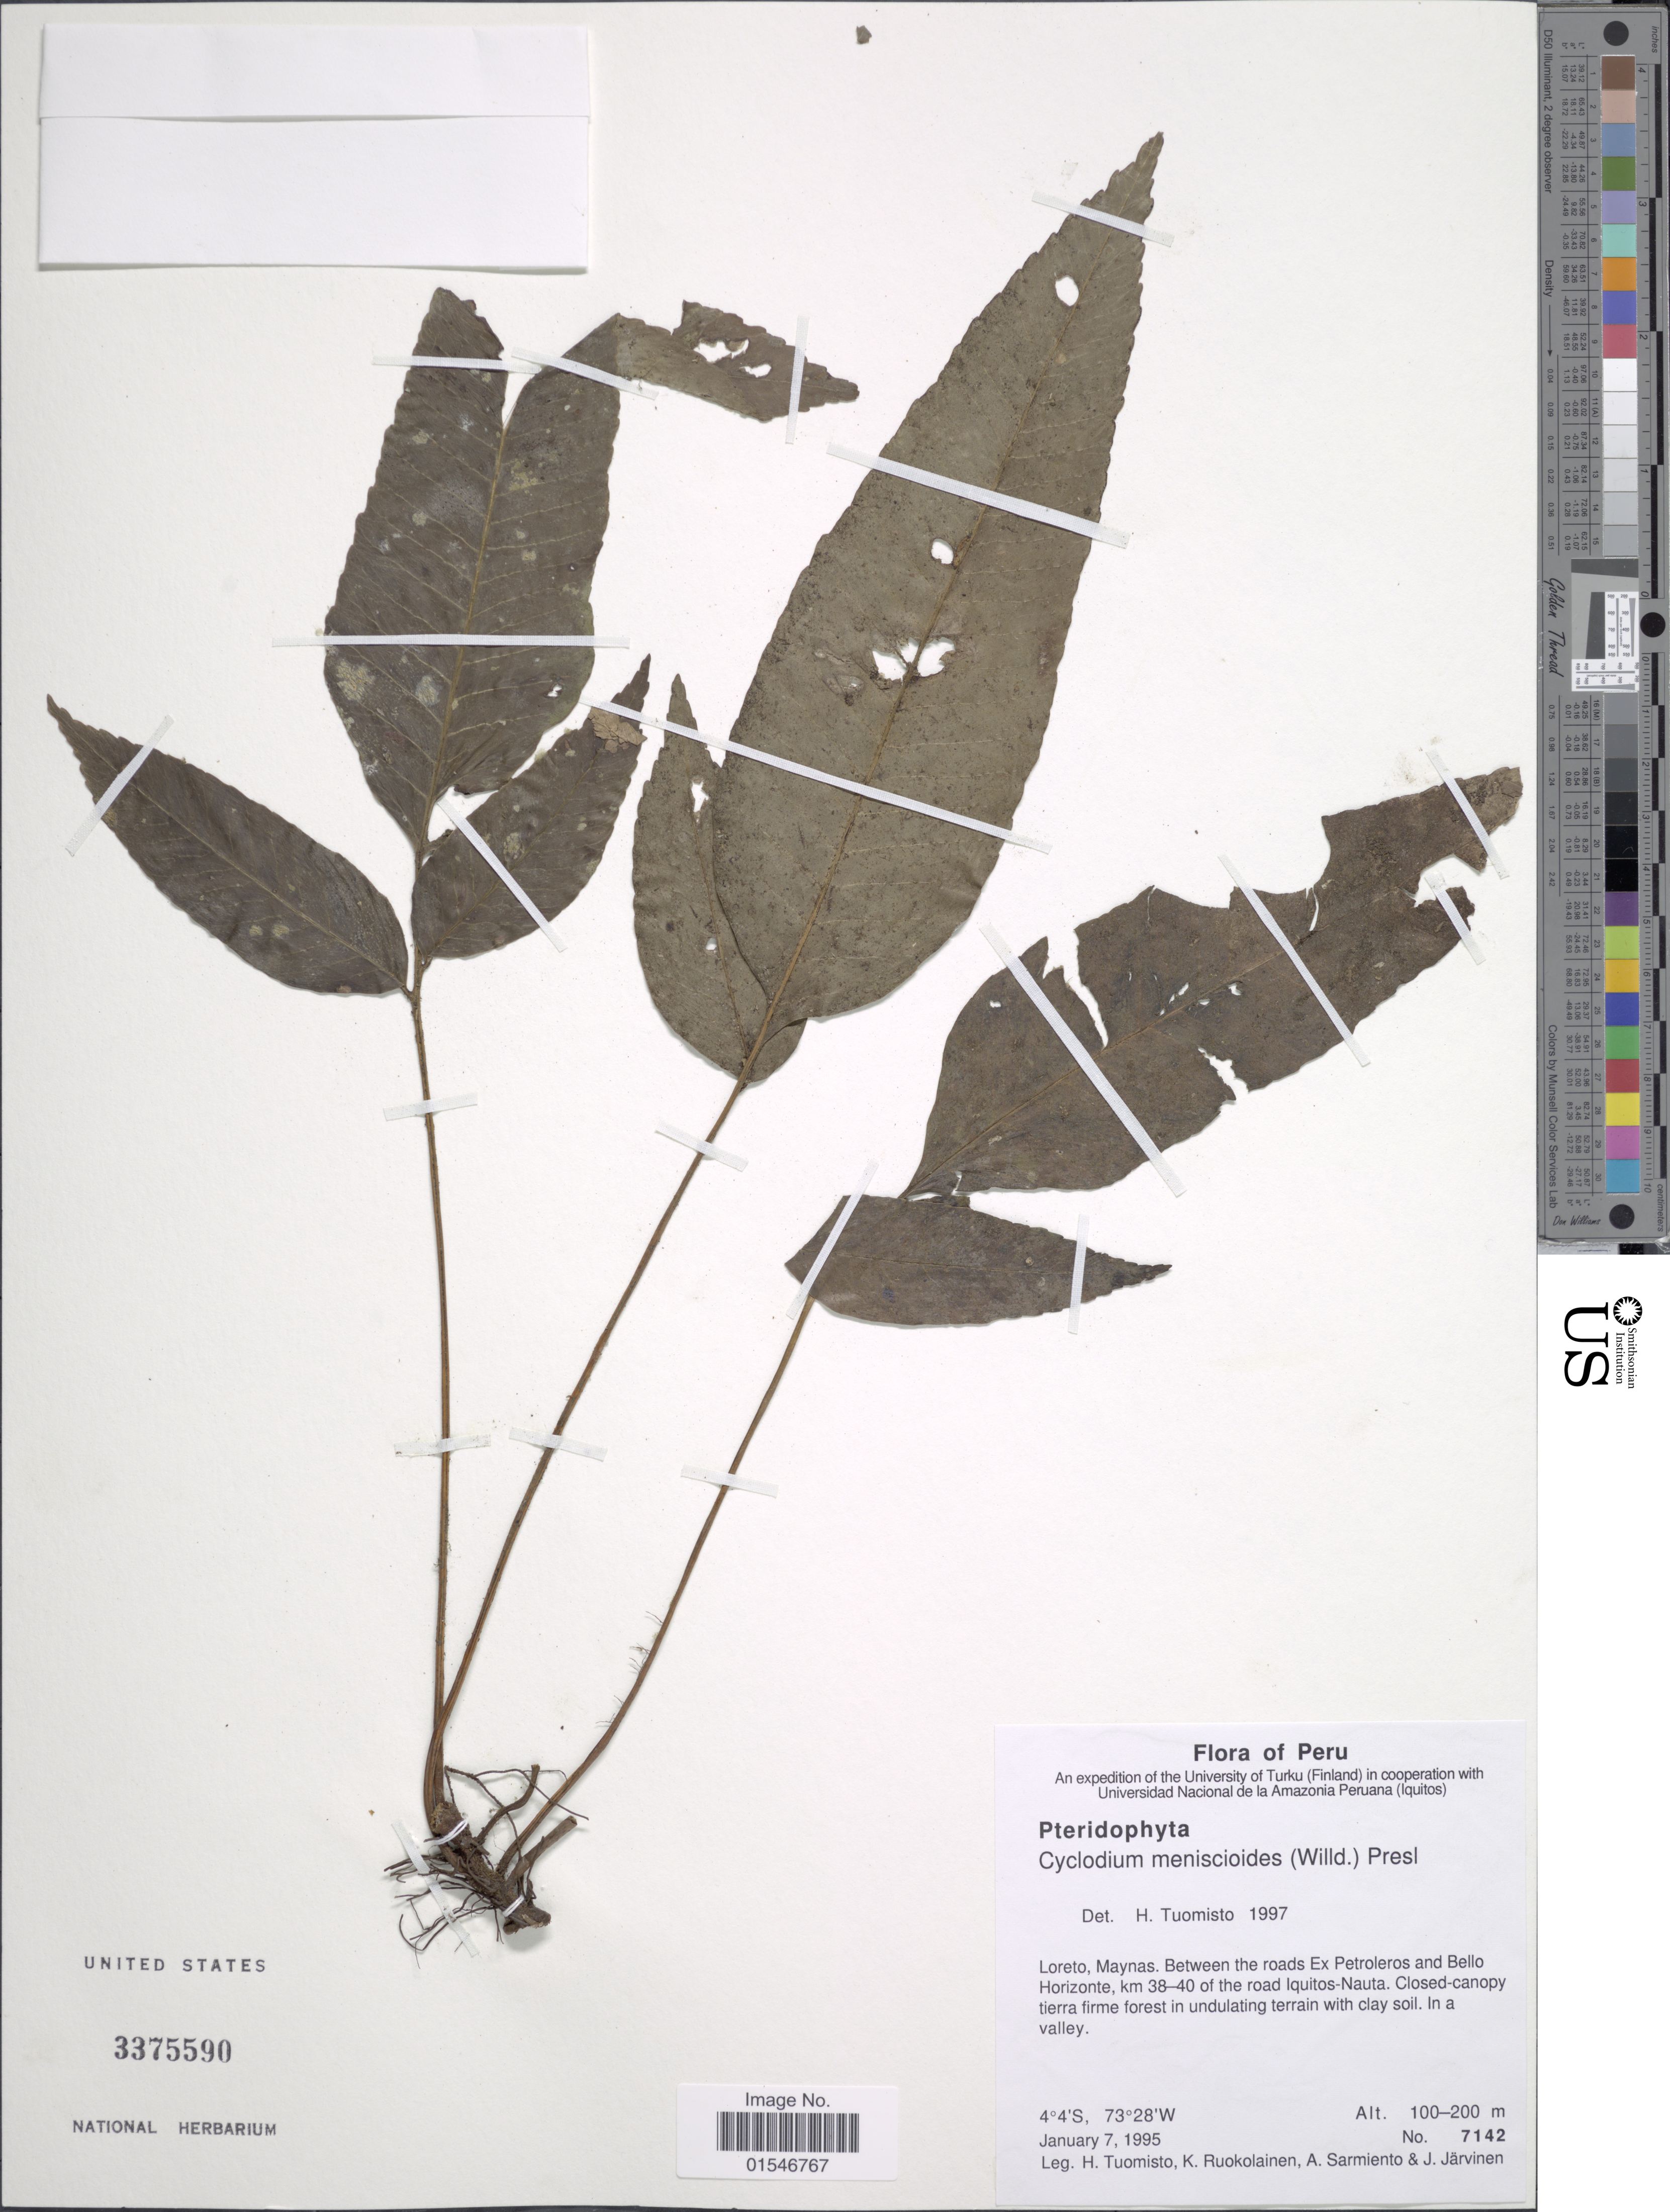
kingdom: Plantae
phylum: Tracheophyta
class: Polypodiopsida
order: Polypodiales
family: Dryopteridaceae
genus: Cyclodium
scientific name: Cyclodium meniscioides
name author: (Willd.) C. Presl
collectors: H. Tuomisto, K. Ruokolainen, A. Sarmiento & J. Järvinen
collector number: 7142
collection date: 1995-01-07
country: Peru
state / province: Loreto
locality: Maynas. Between the roads Ex Petroloeros and Bello Horizonte, km 38-40 of the road Iquitos-Nauta. Closed-canopy tierra firme forest in undulating terrain with clay soil. In a valley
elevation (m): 100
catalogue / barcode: US 3375590